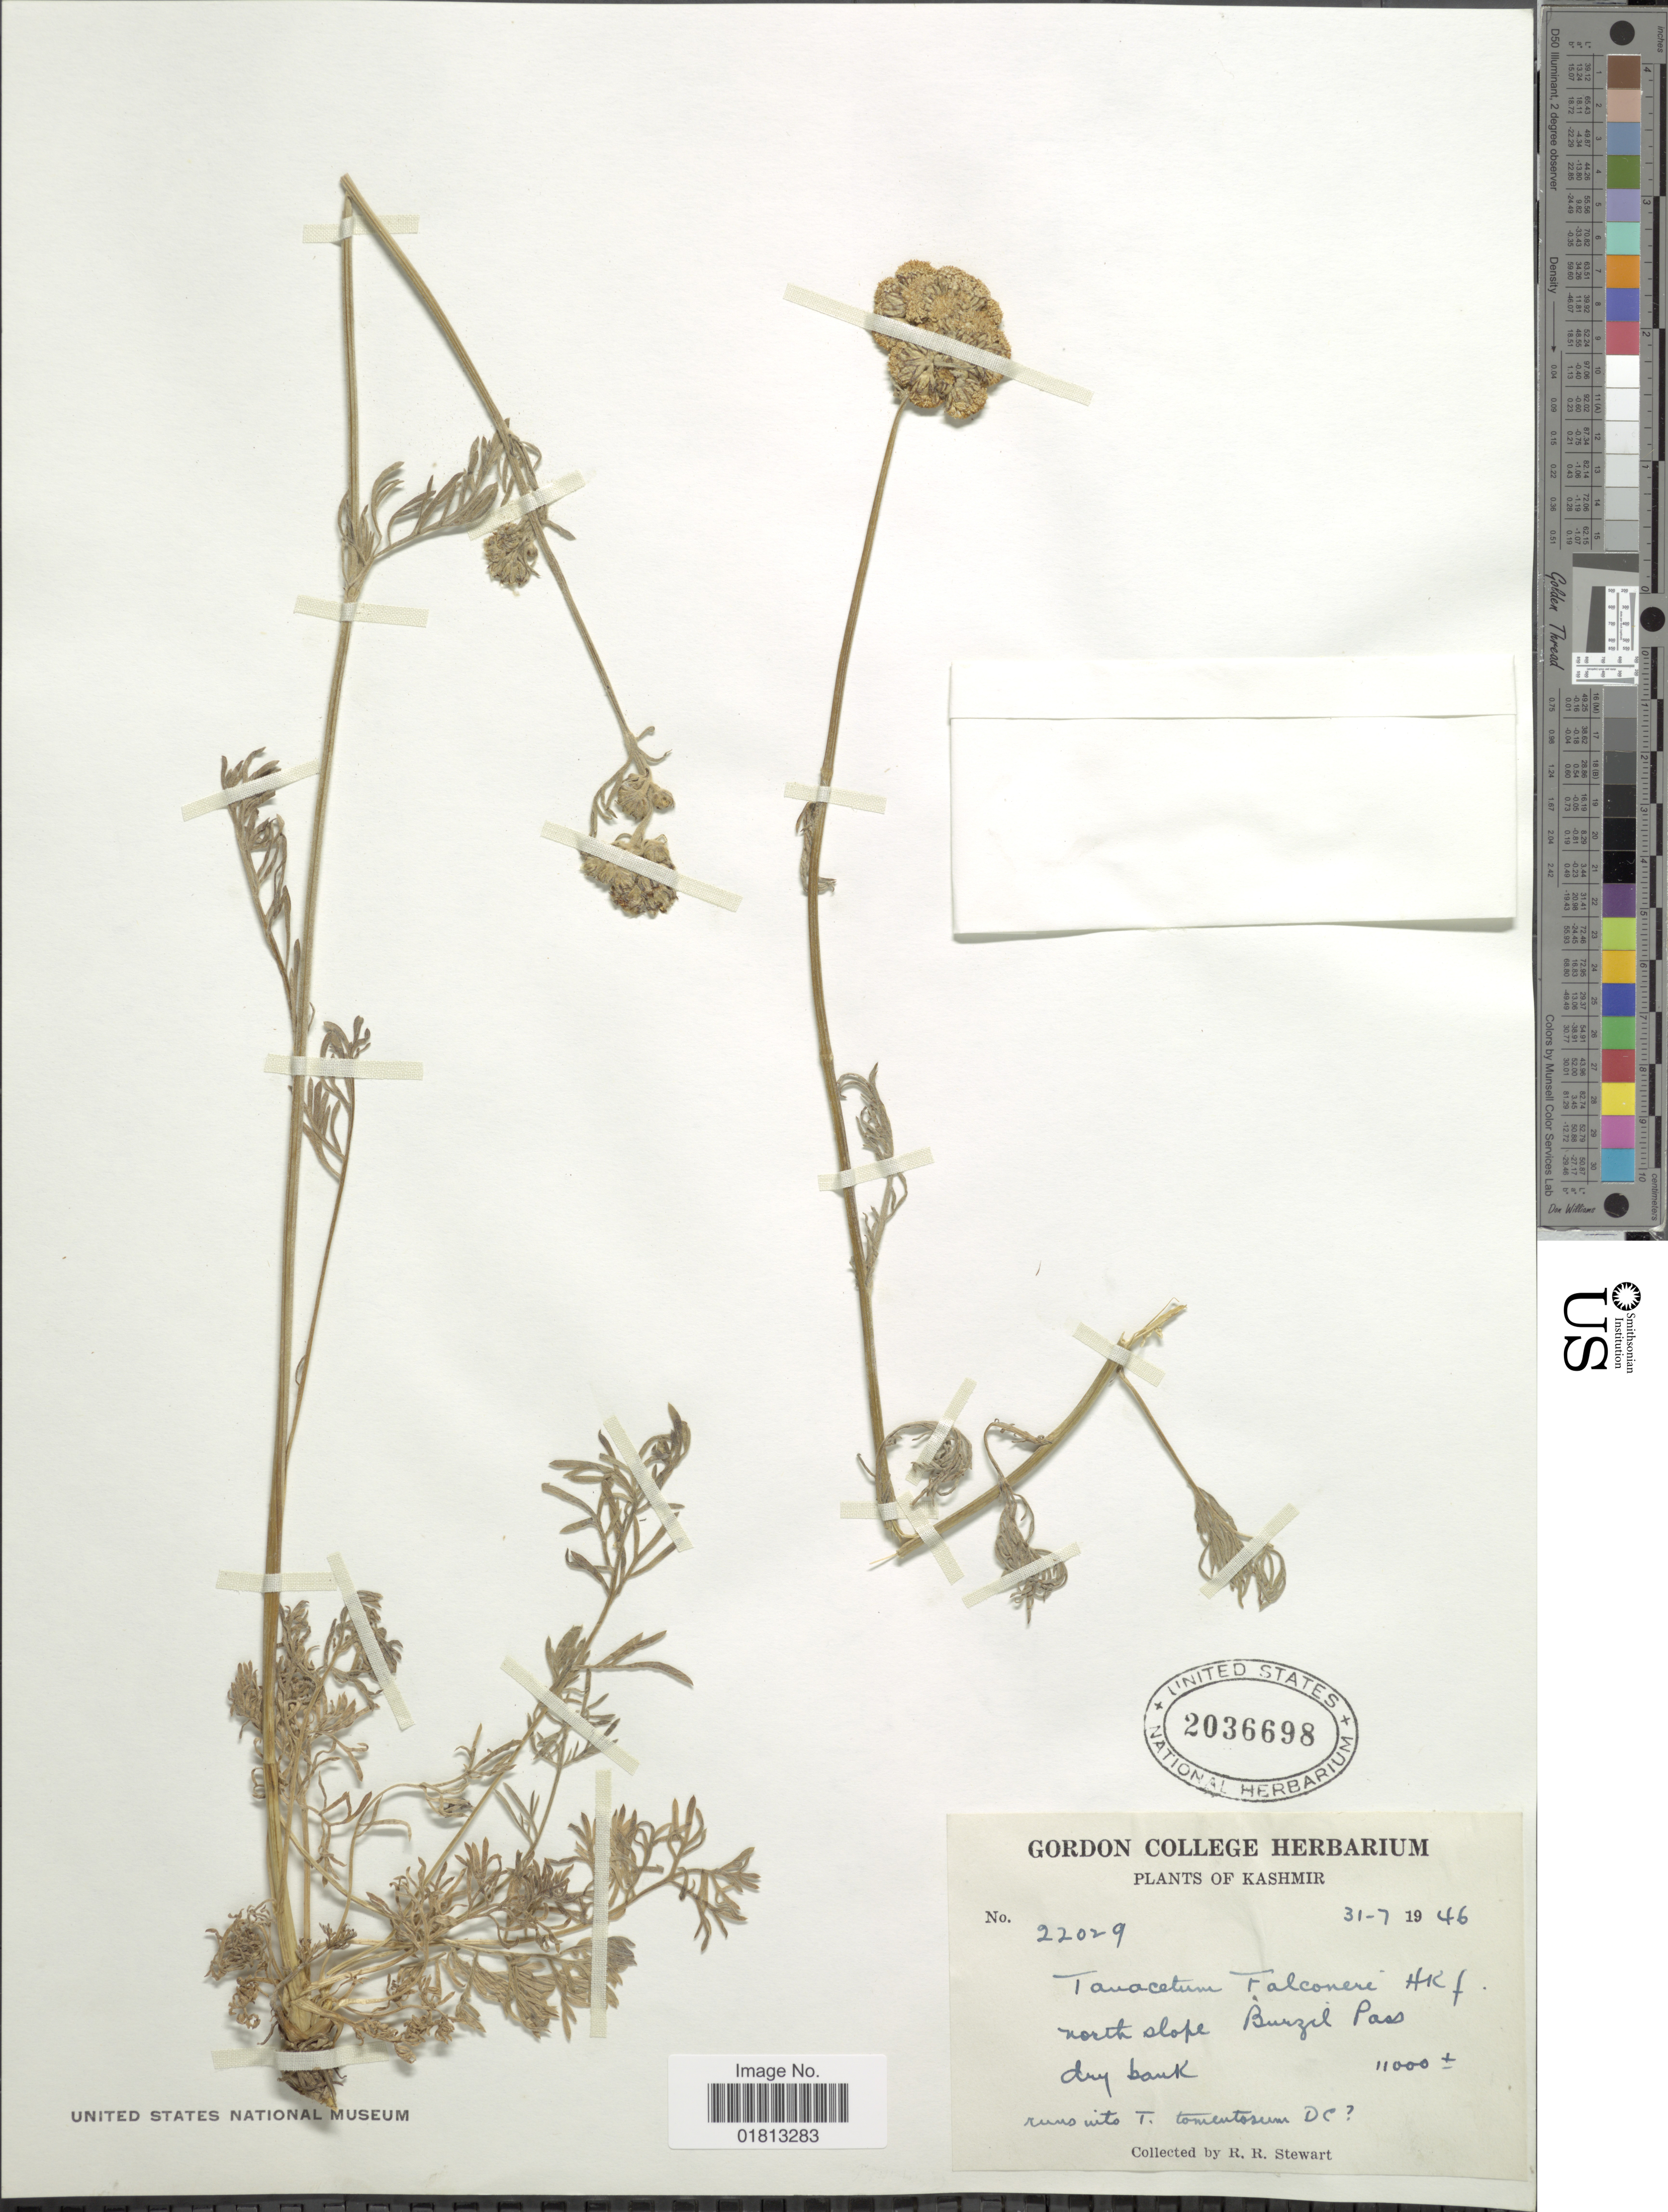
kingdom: Plantae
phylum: Tracheophyta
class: Magnoliopsida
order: Asterales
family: Asteraceae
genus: Tanacetum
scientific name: Tanacetum falconeri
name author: Hook. f.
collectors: R. R. Stewart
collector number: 22029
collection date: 1946-07-31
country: India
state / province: Jammu and Kashmir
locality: Kashmir, North slope Burzil Pass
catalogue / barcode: US 2036698